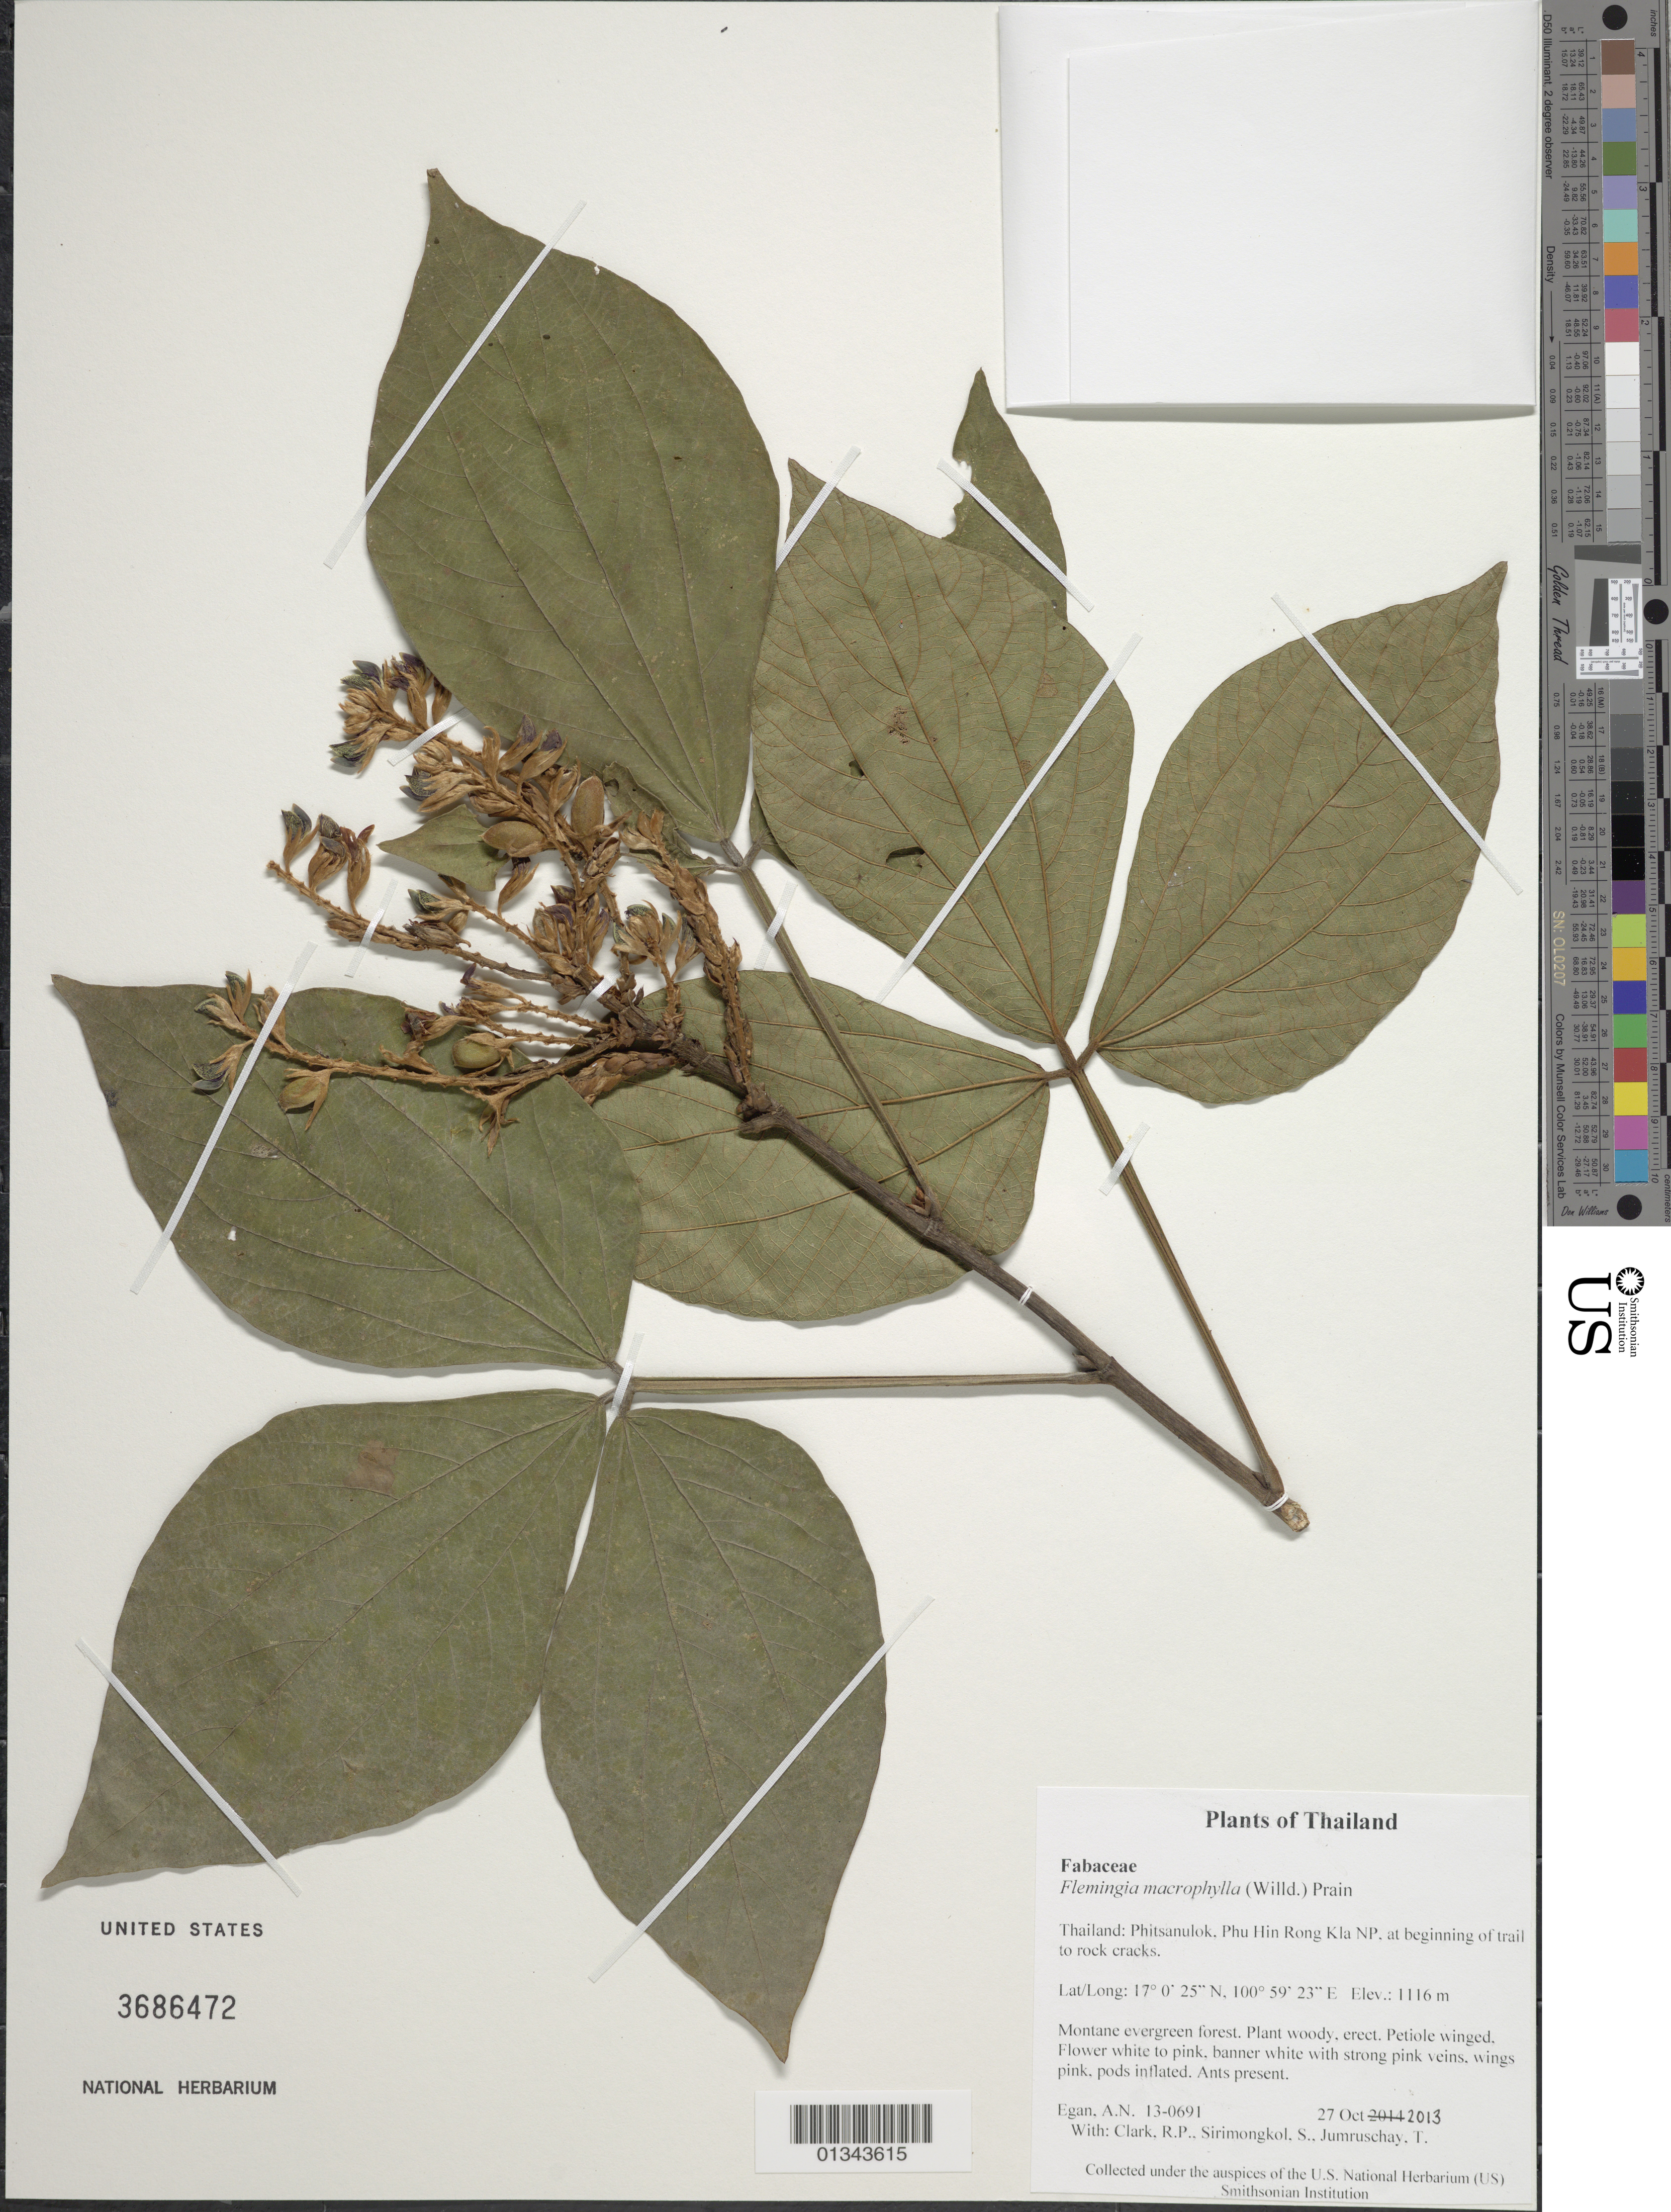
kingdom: Plantae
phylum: Tracheophyta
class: Magnoliopsida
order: Fabales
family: Fabaceae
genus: Flemingia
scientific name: Flemingia macrophylla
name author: (Willd.) Kuntze ex Merr.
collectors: A. N. Egan, R. P. Clark, S. Sirimongkol & T. Jumruschay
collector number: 13-0691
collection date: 2013-10-27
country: Thailand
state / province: Phitsanulok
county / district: Nakhon Thai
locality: Phu Hin Rong Kla NP, at beginning of trail to rock cracks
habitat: Montane evergreen forest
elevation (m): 1116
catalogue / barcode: US 3686472